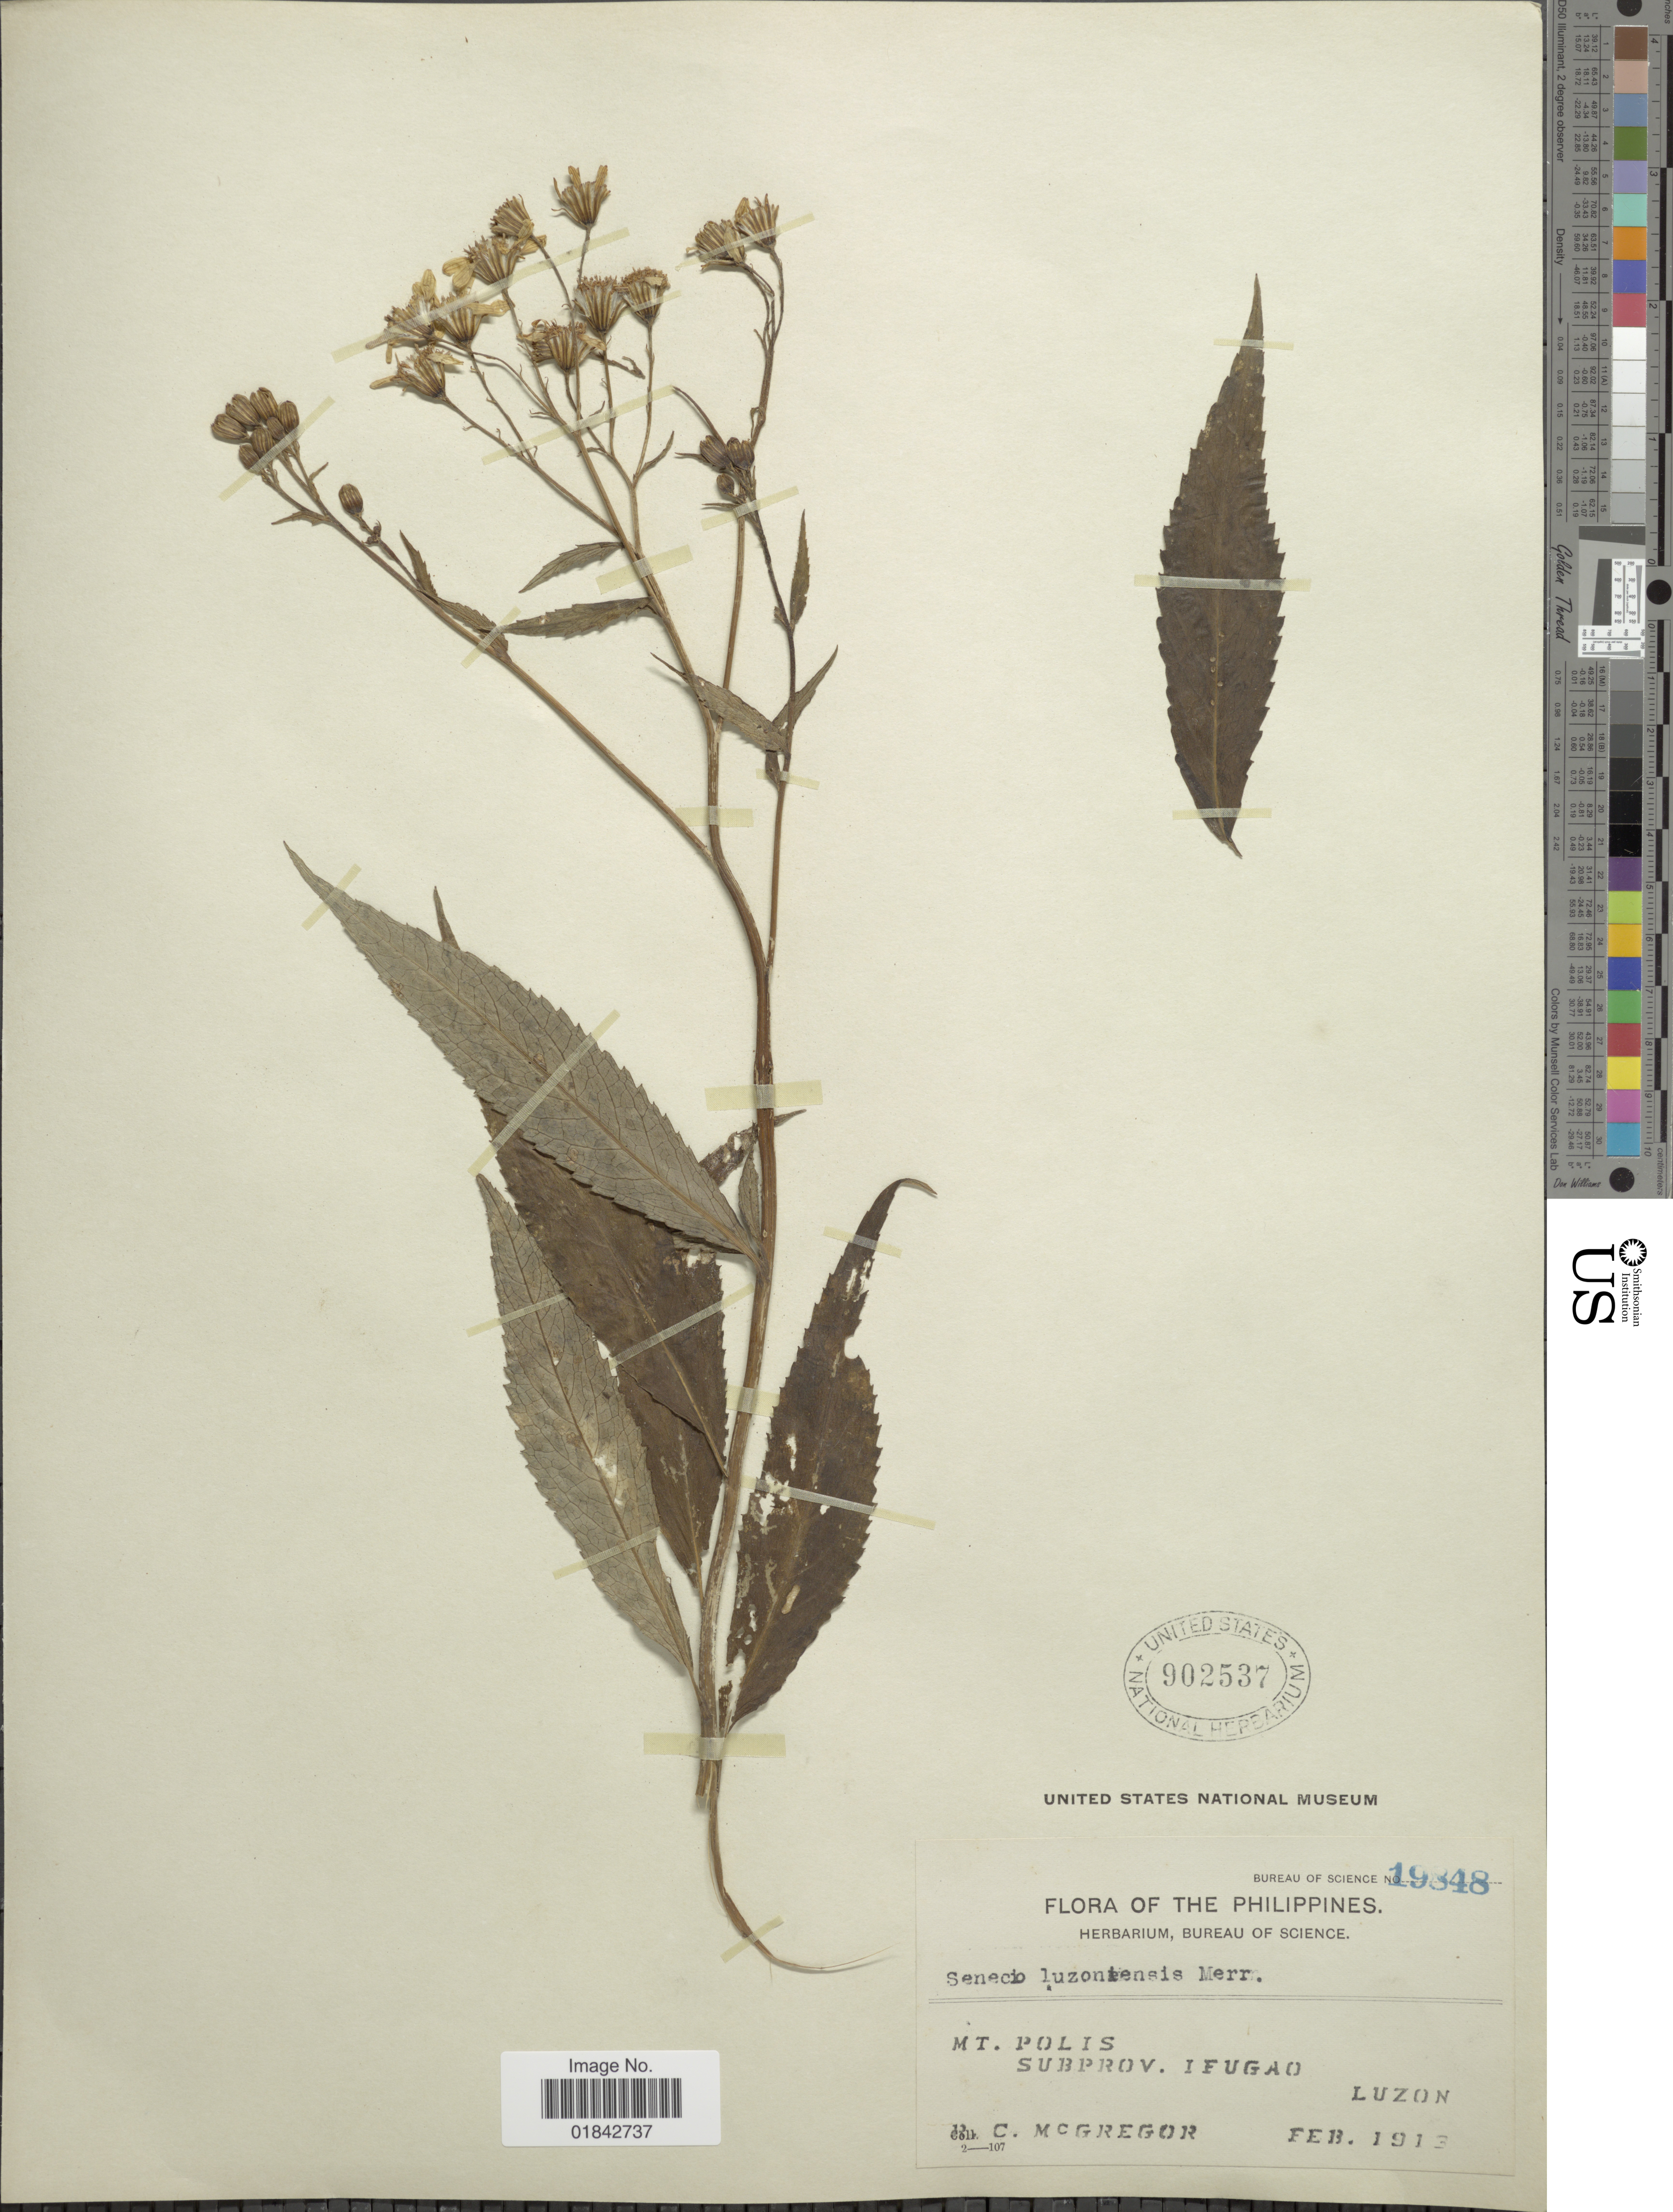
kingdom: Plantae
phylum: Tracheophyta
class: Magnoliopsida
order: Asterales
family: Asteraceae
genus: Senecio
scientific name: Senecio luzoniensis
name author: Merr.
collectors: C. McGregor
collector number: Bureau of Science 19848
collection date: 1913-02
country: Philippines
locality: Mt. Polis, Subprov. Ifugao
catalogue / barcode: US 902537